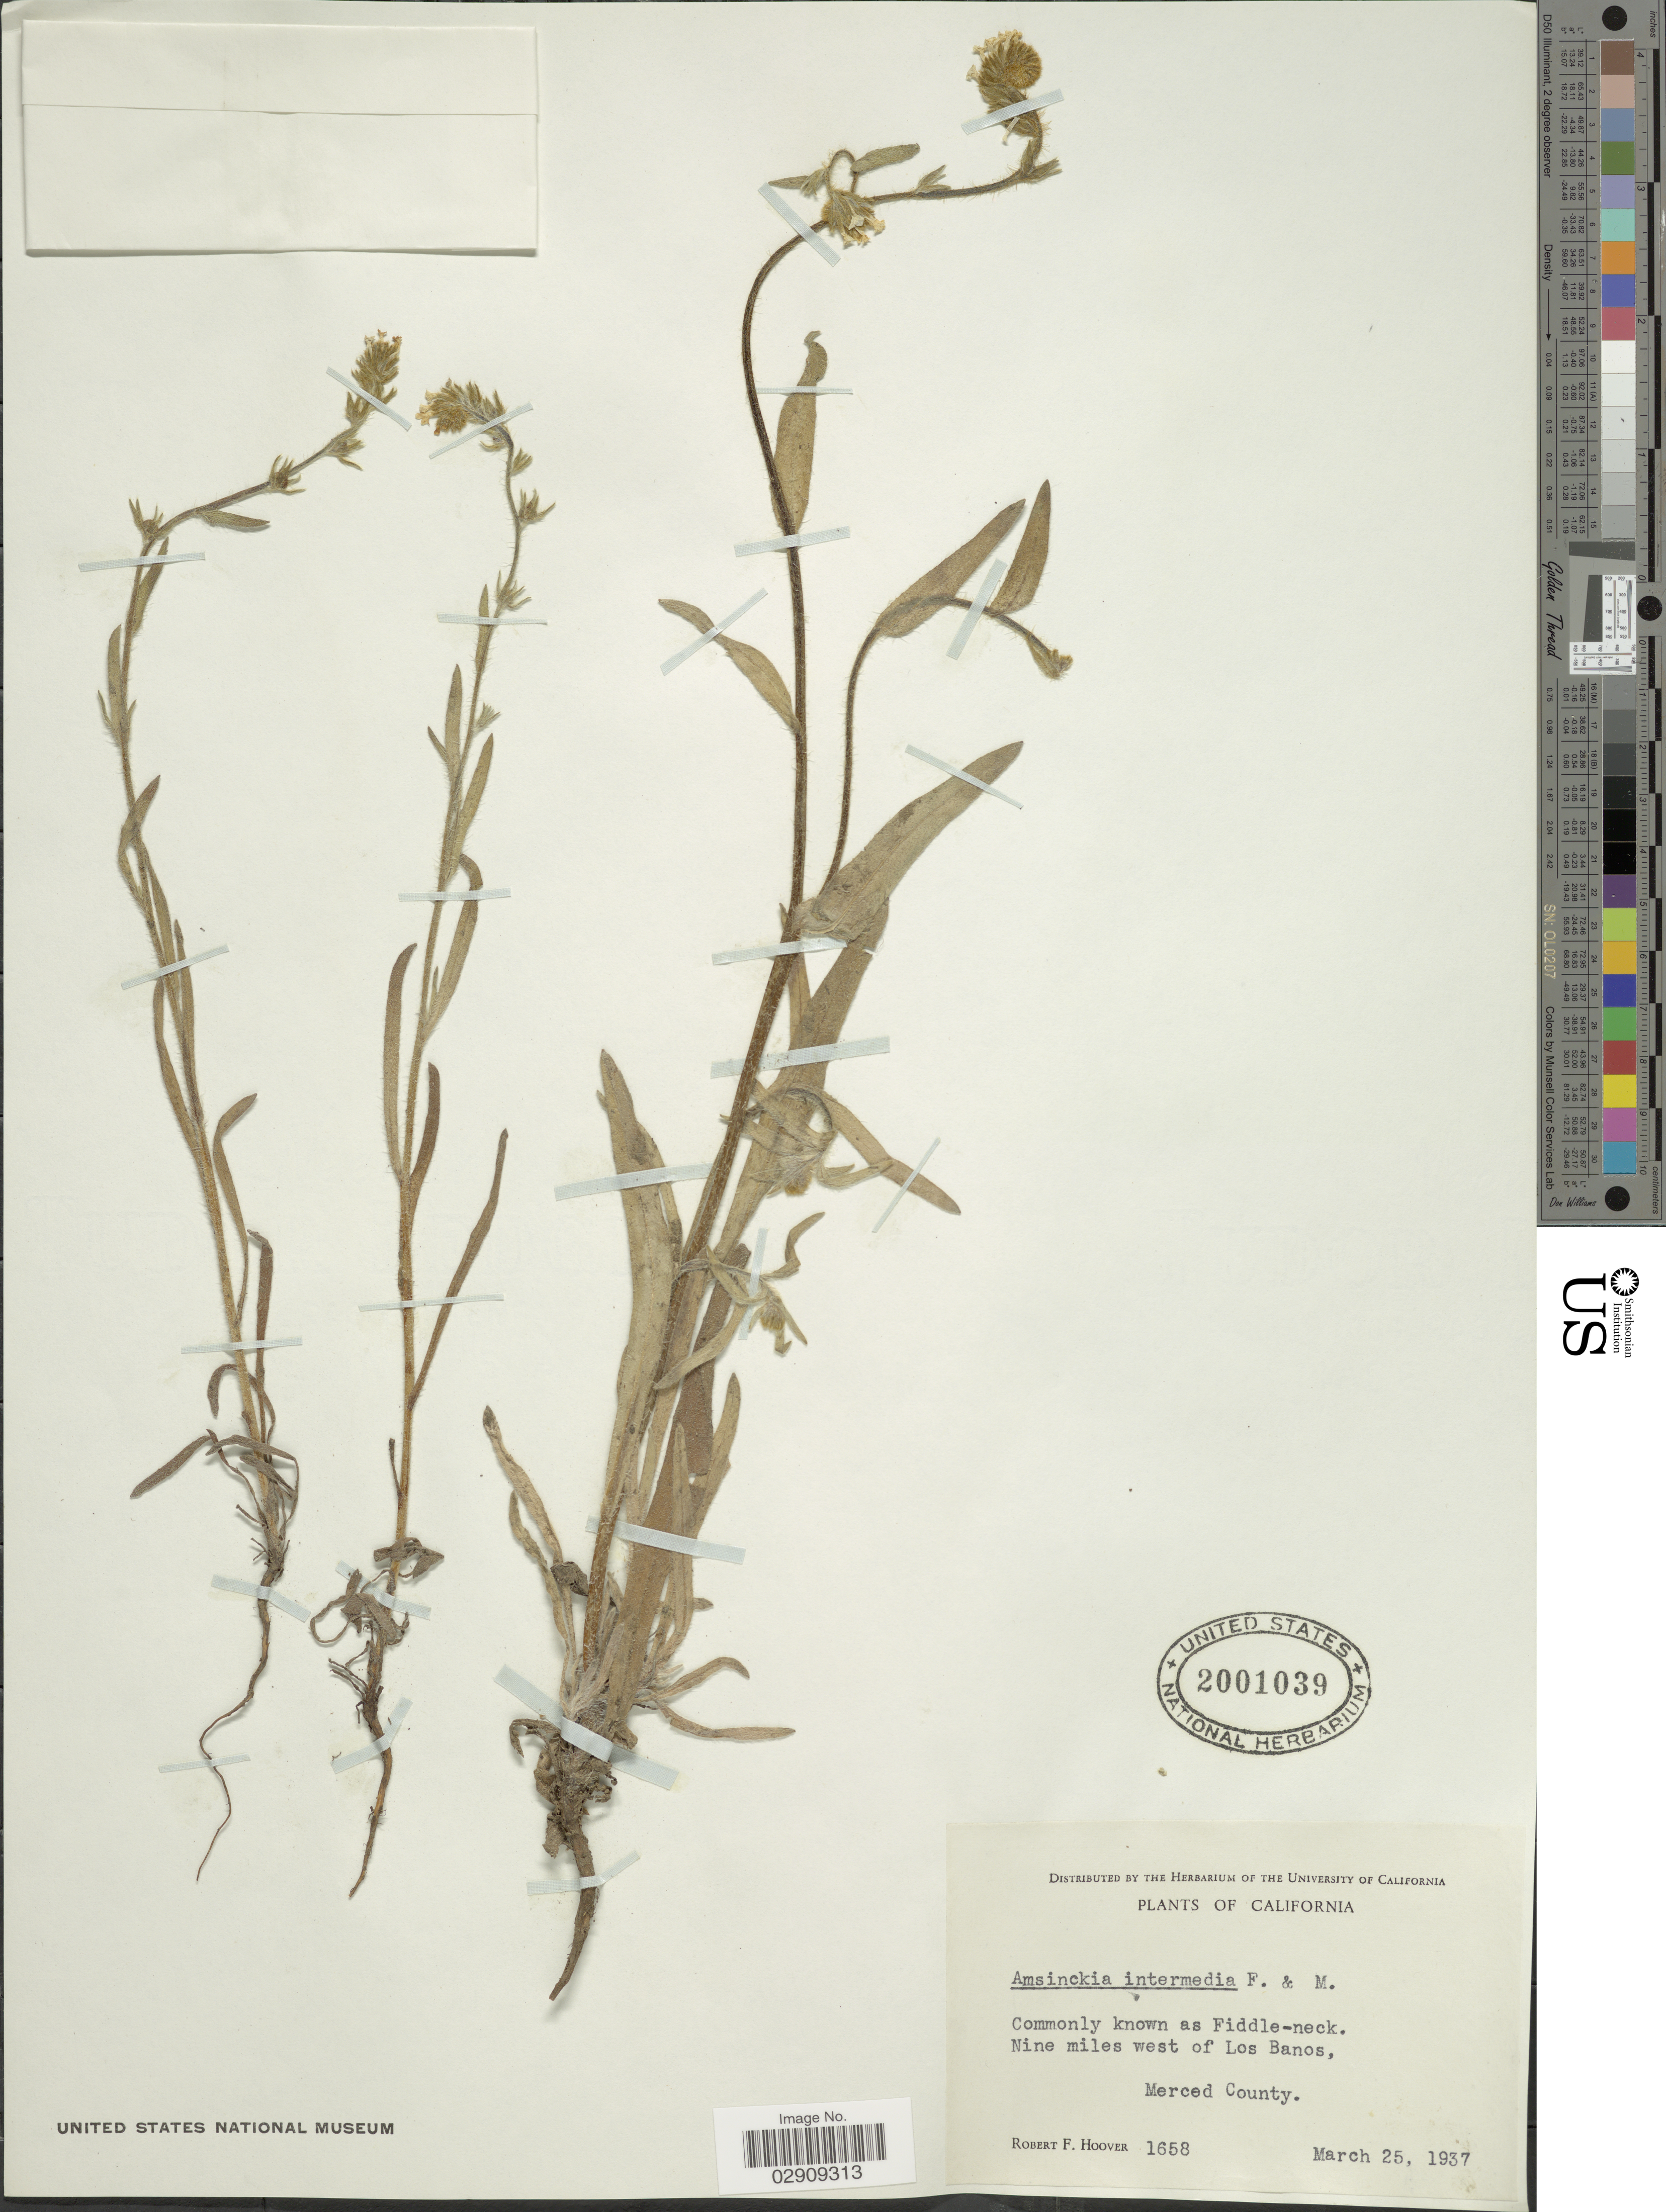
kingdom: Plantae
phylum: Tracheophyta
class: Magnoliopsida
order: Boraginales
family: Boraginaceae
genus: Amsinckia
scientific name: Amsinckia menziesii var. intermedia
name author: (Fisch. & C.A. Mey.) Ganders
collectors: R. F. Hoover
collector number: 1658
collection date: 1937-03-25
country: United States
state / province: California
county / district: Merced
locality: Nine miles west of Los Banos, Merced County.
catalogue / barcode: US 2001039